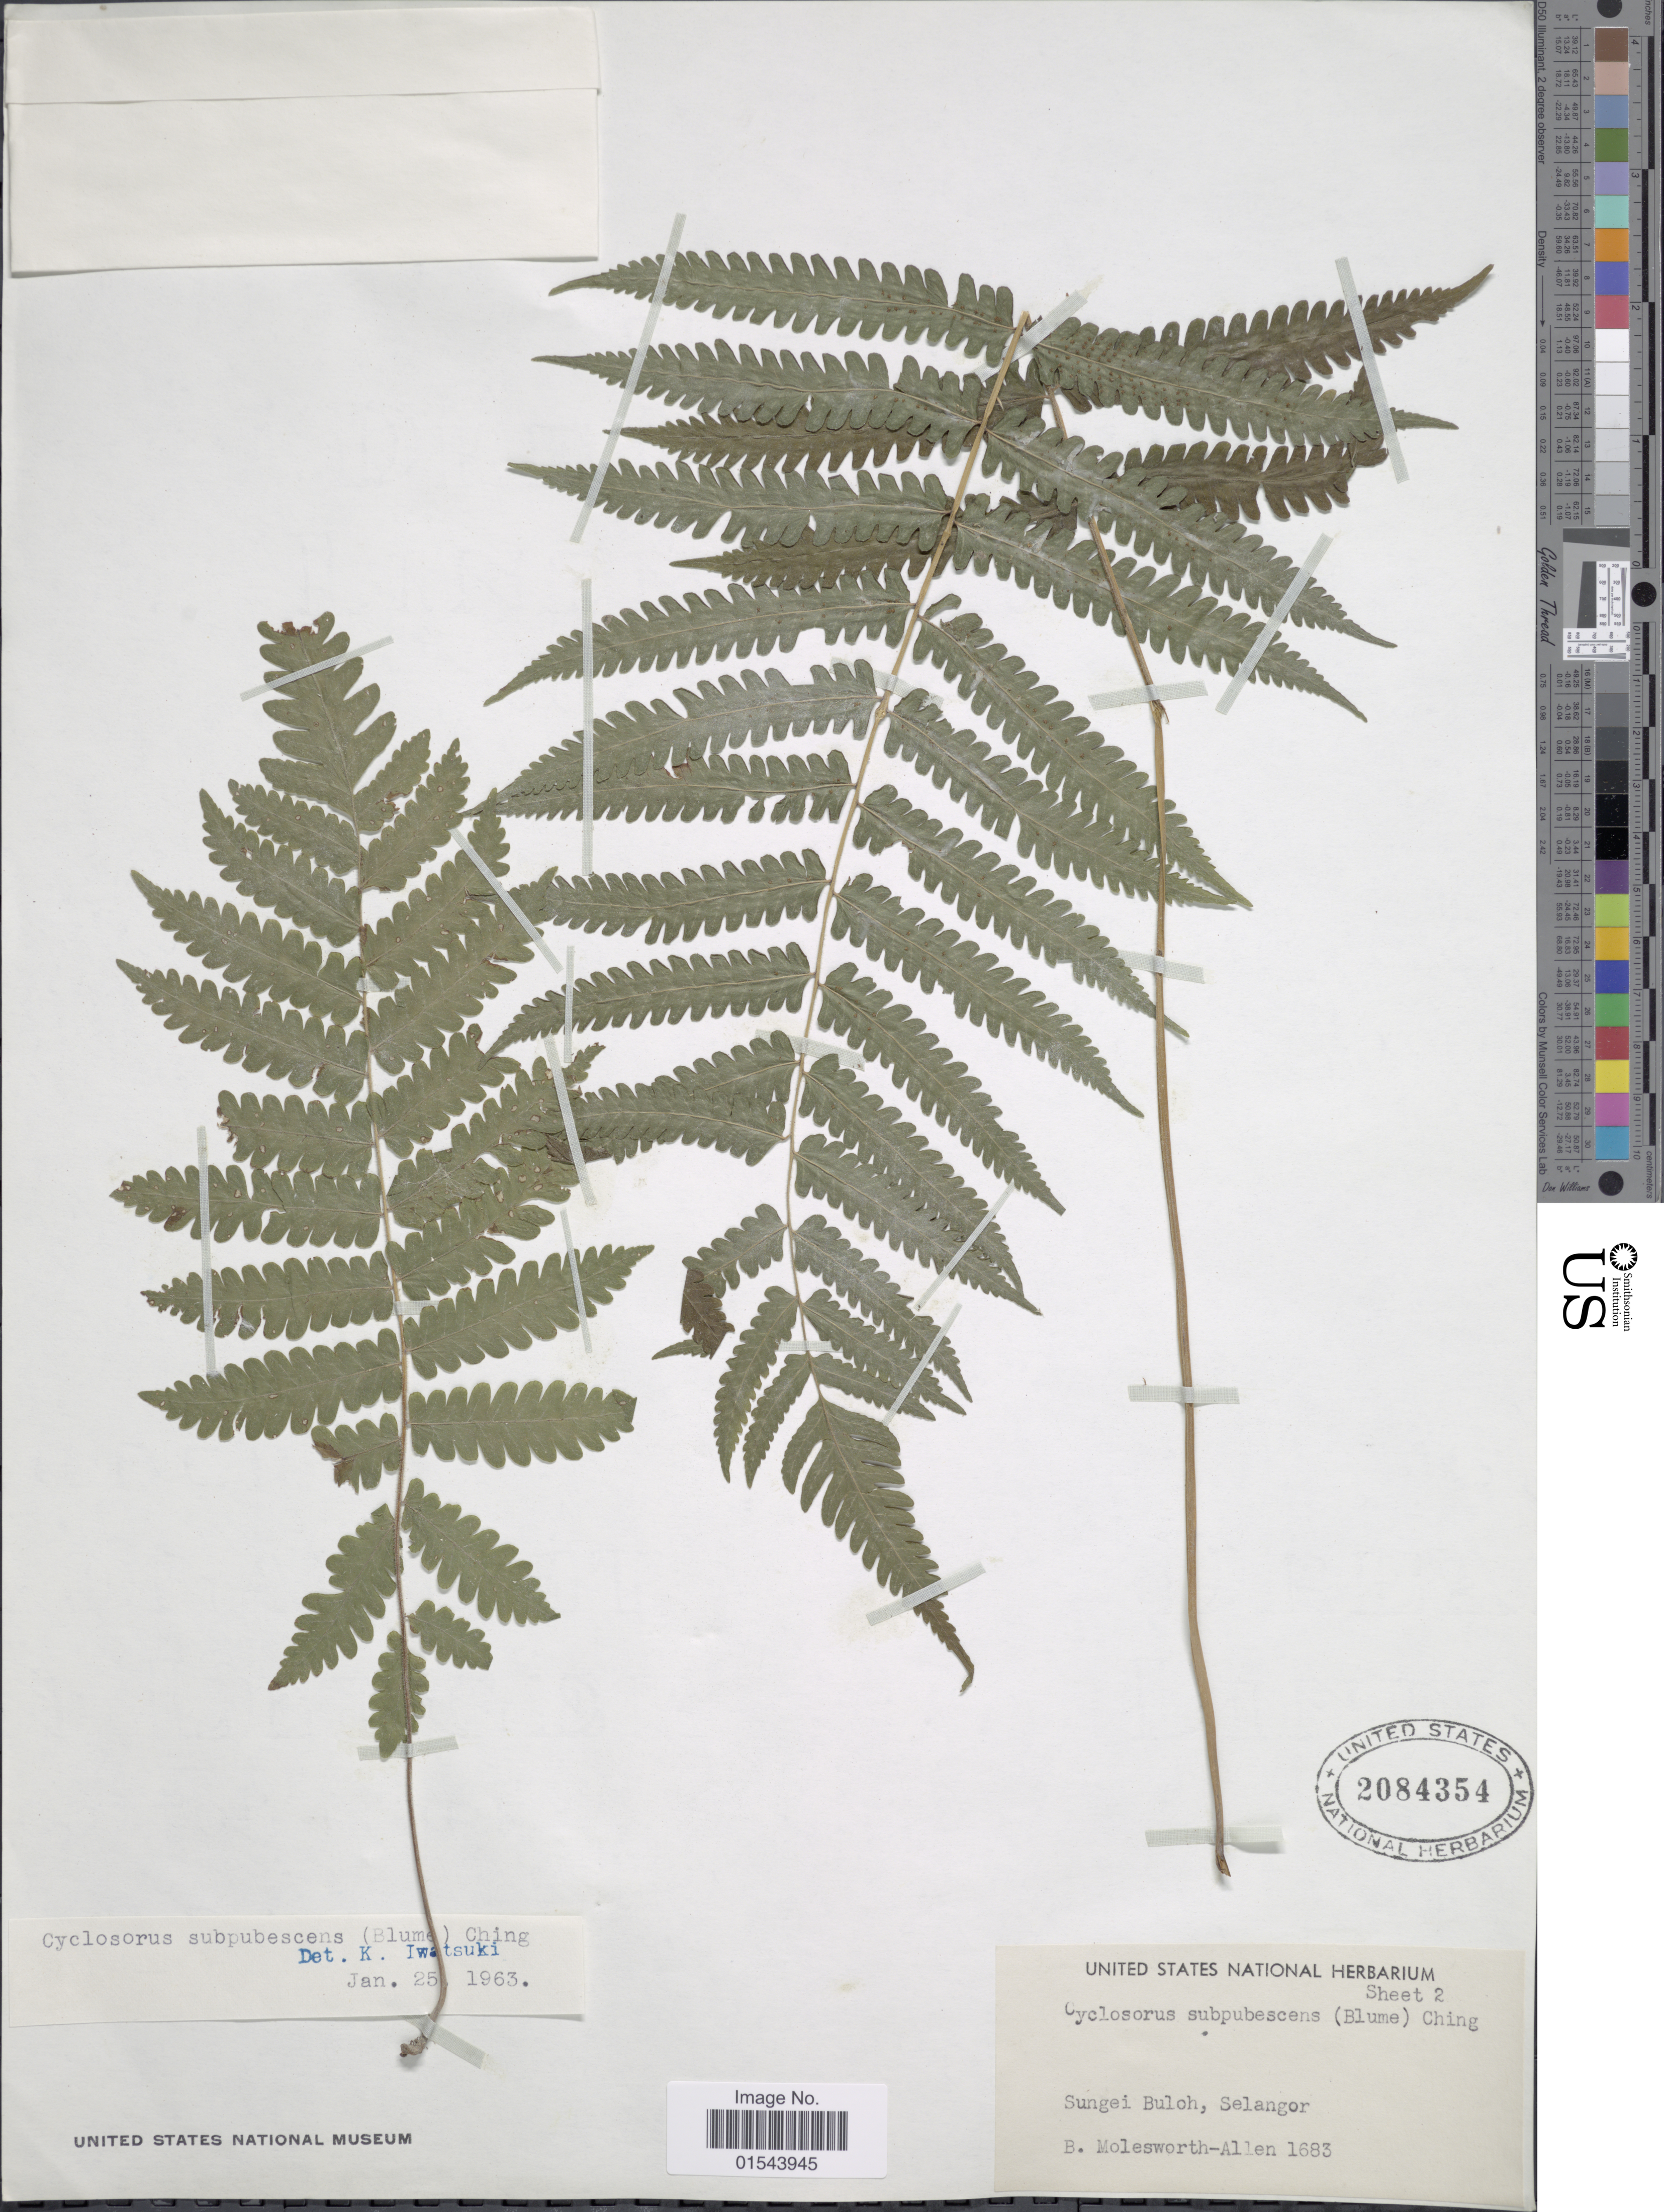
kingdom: Plantae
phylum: Tracheophyta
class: Polypodiopsida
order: Polypodiales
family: Thelypteridaceae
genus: Christella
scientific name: Christella subpubescens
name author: (Blume) Holttum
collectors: B. E. G. Molesworth-Allen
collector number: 1683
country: Malaysia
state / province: Selangor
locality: Sungei Buloh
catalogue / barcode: US 2084354